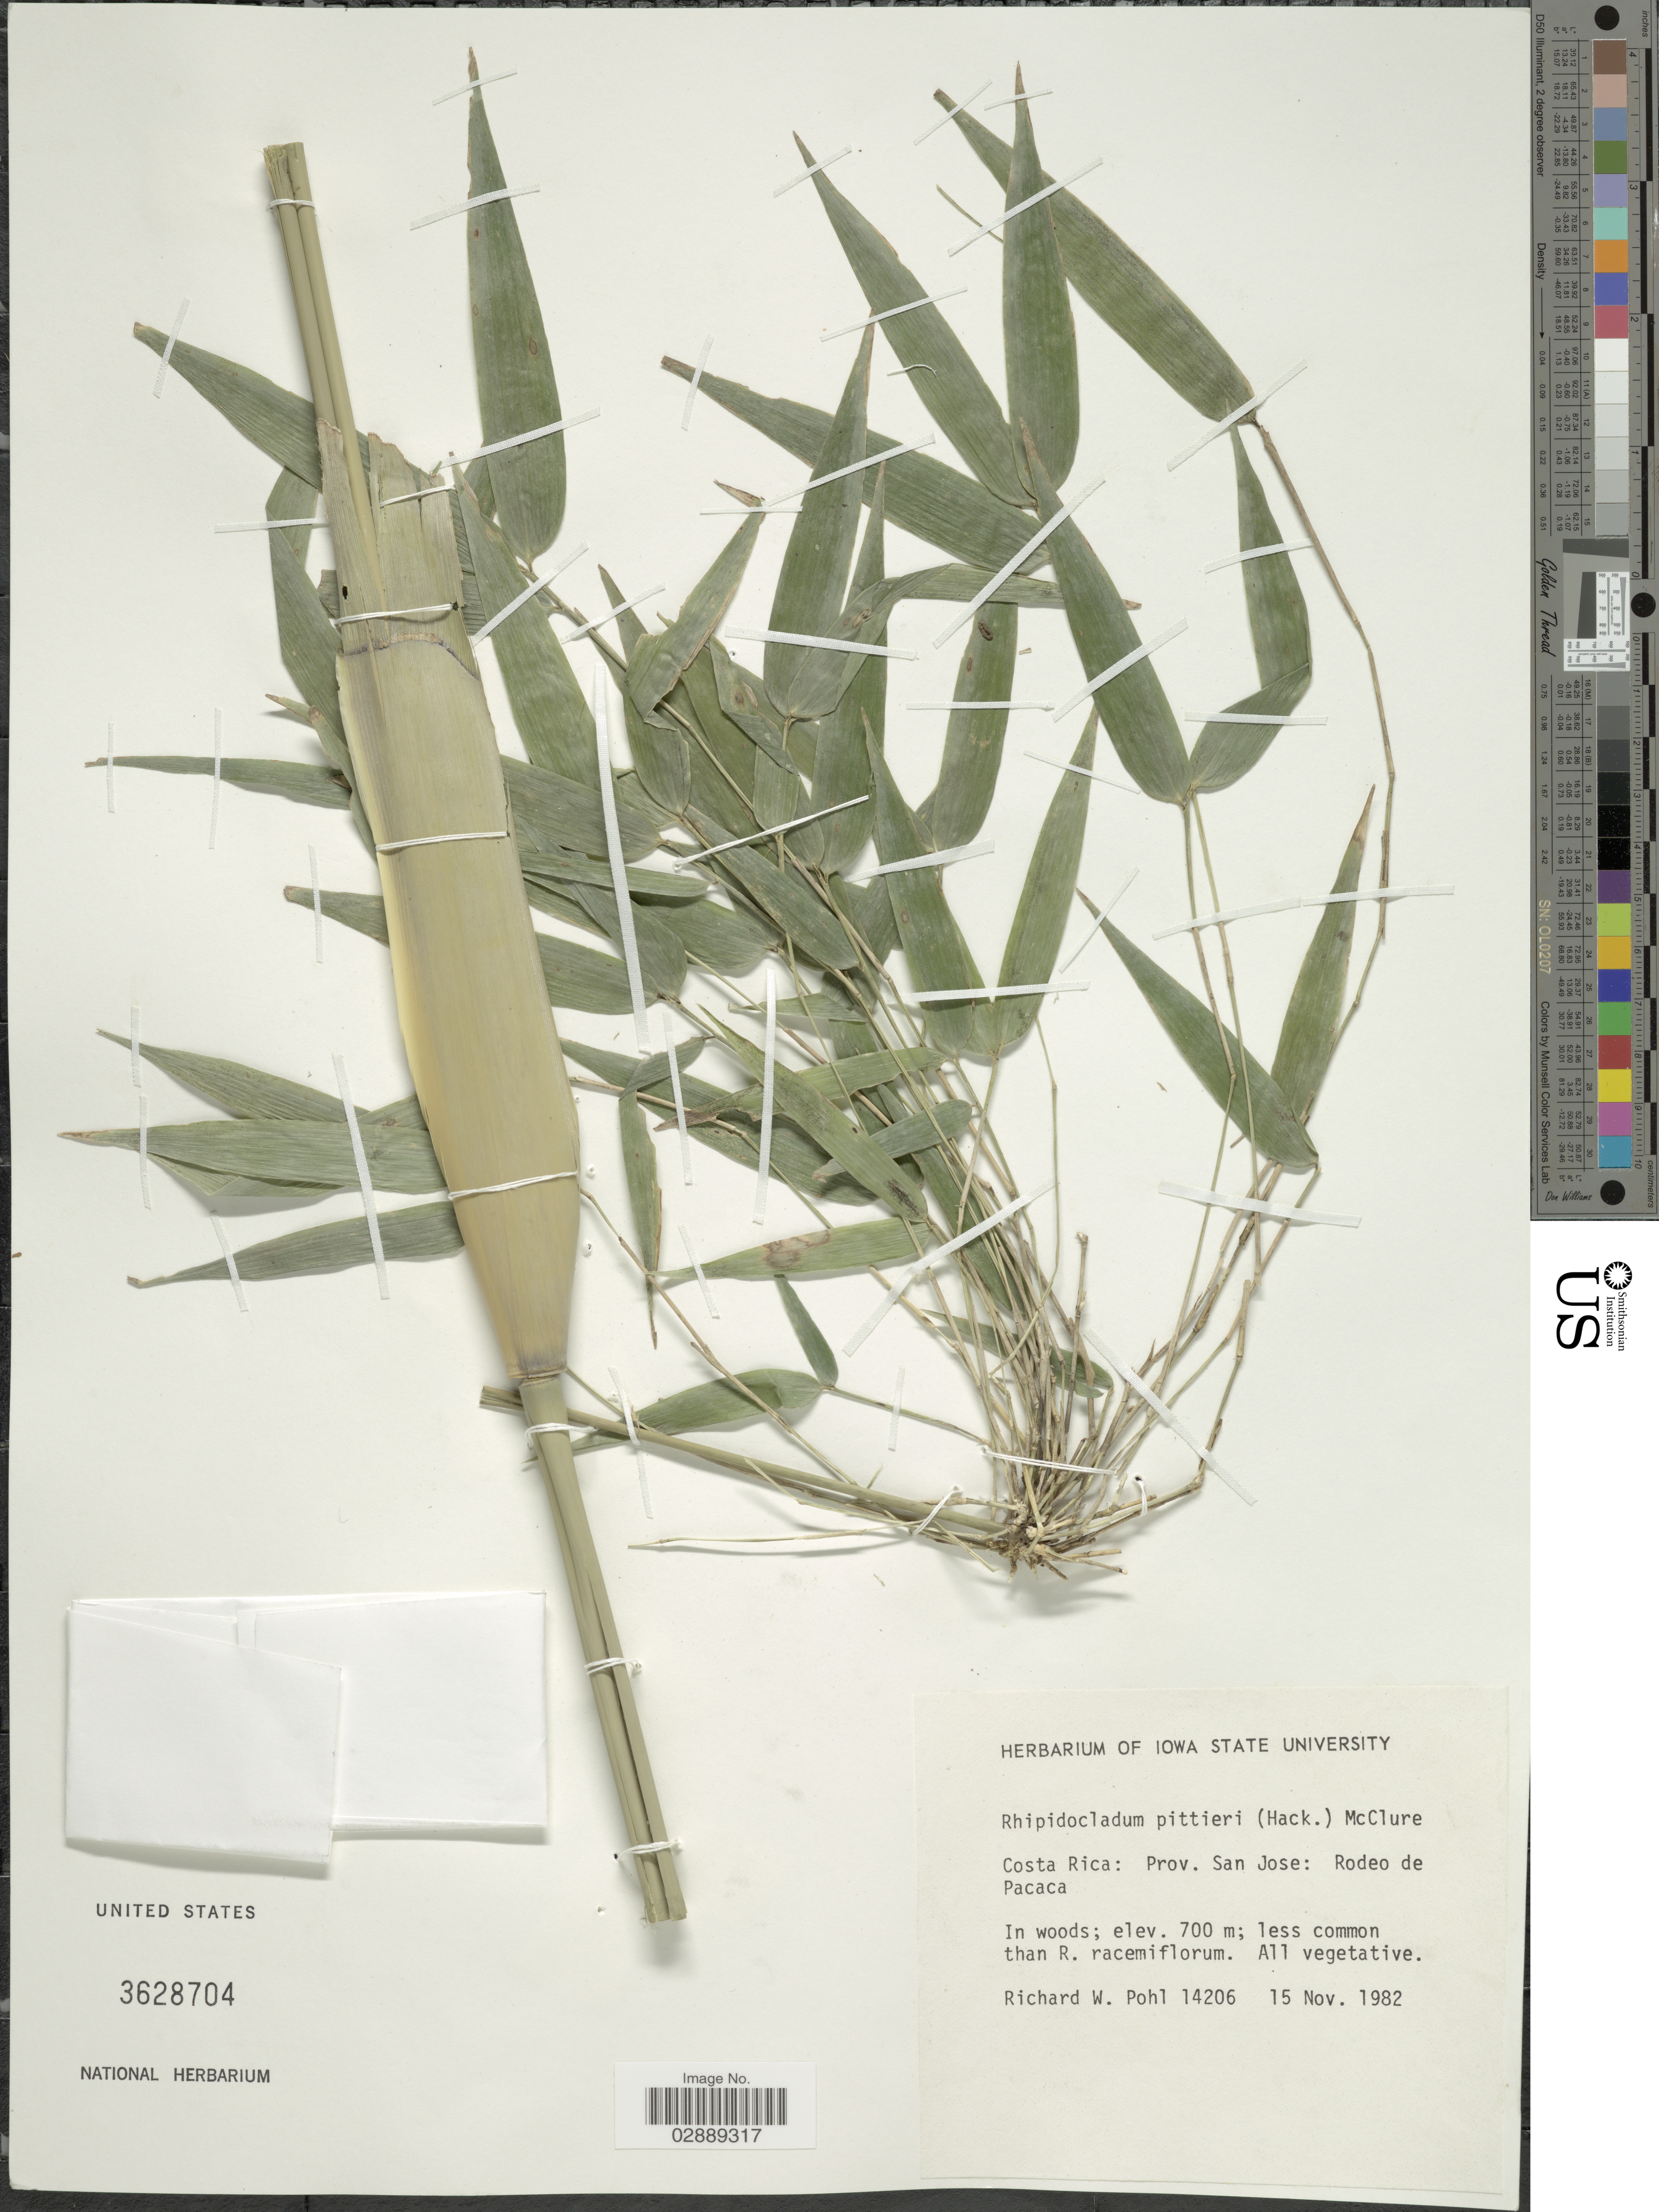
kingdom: Plantae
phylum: Tracheophyta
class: Liliopsida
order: Poales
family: Poaceae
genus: Rhipidocladum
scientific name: Rhipidocladum pittieri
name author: (J. Hack.) McClure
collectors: R. W. Pohl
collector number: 14206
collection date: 1982-11-15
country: Costa Rica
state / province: San José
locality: Rodeo de Pacaca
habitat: less common than R. racemiflorim; in woods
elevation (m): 700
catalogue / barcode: US 3628704